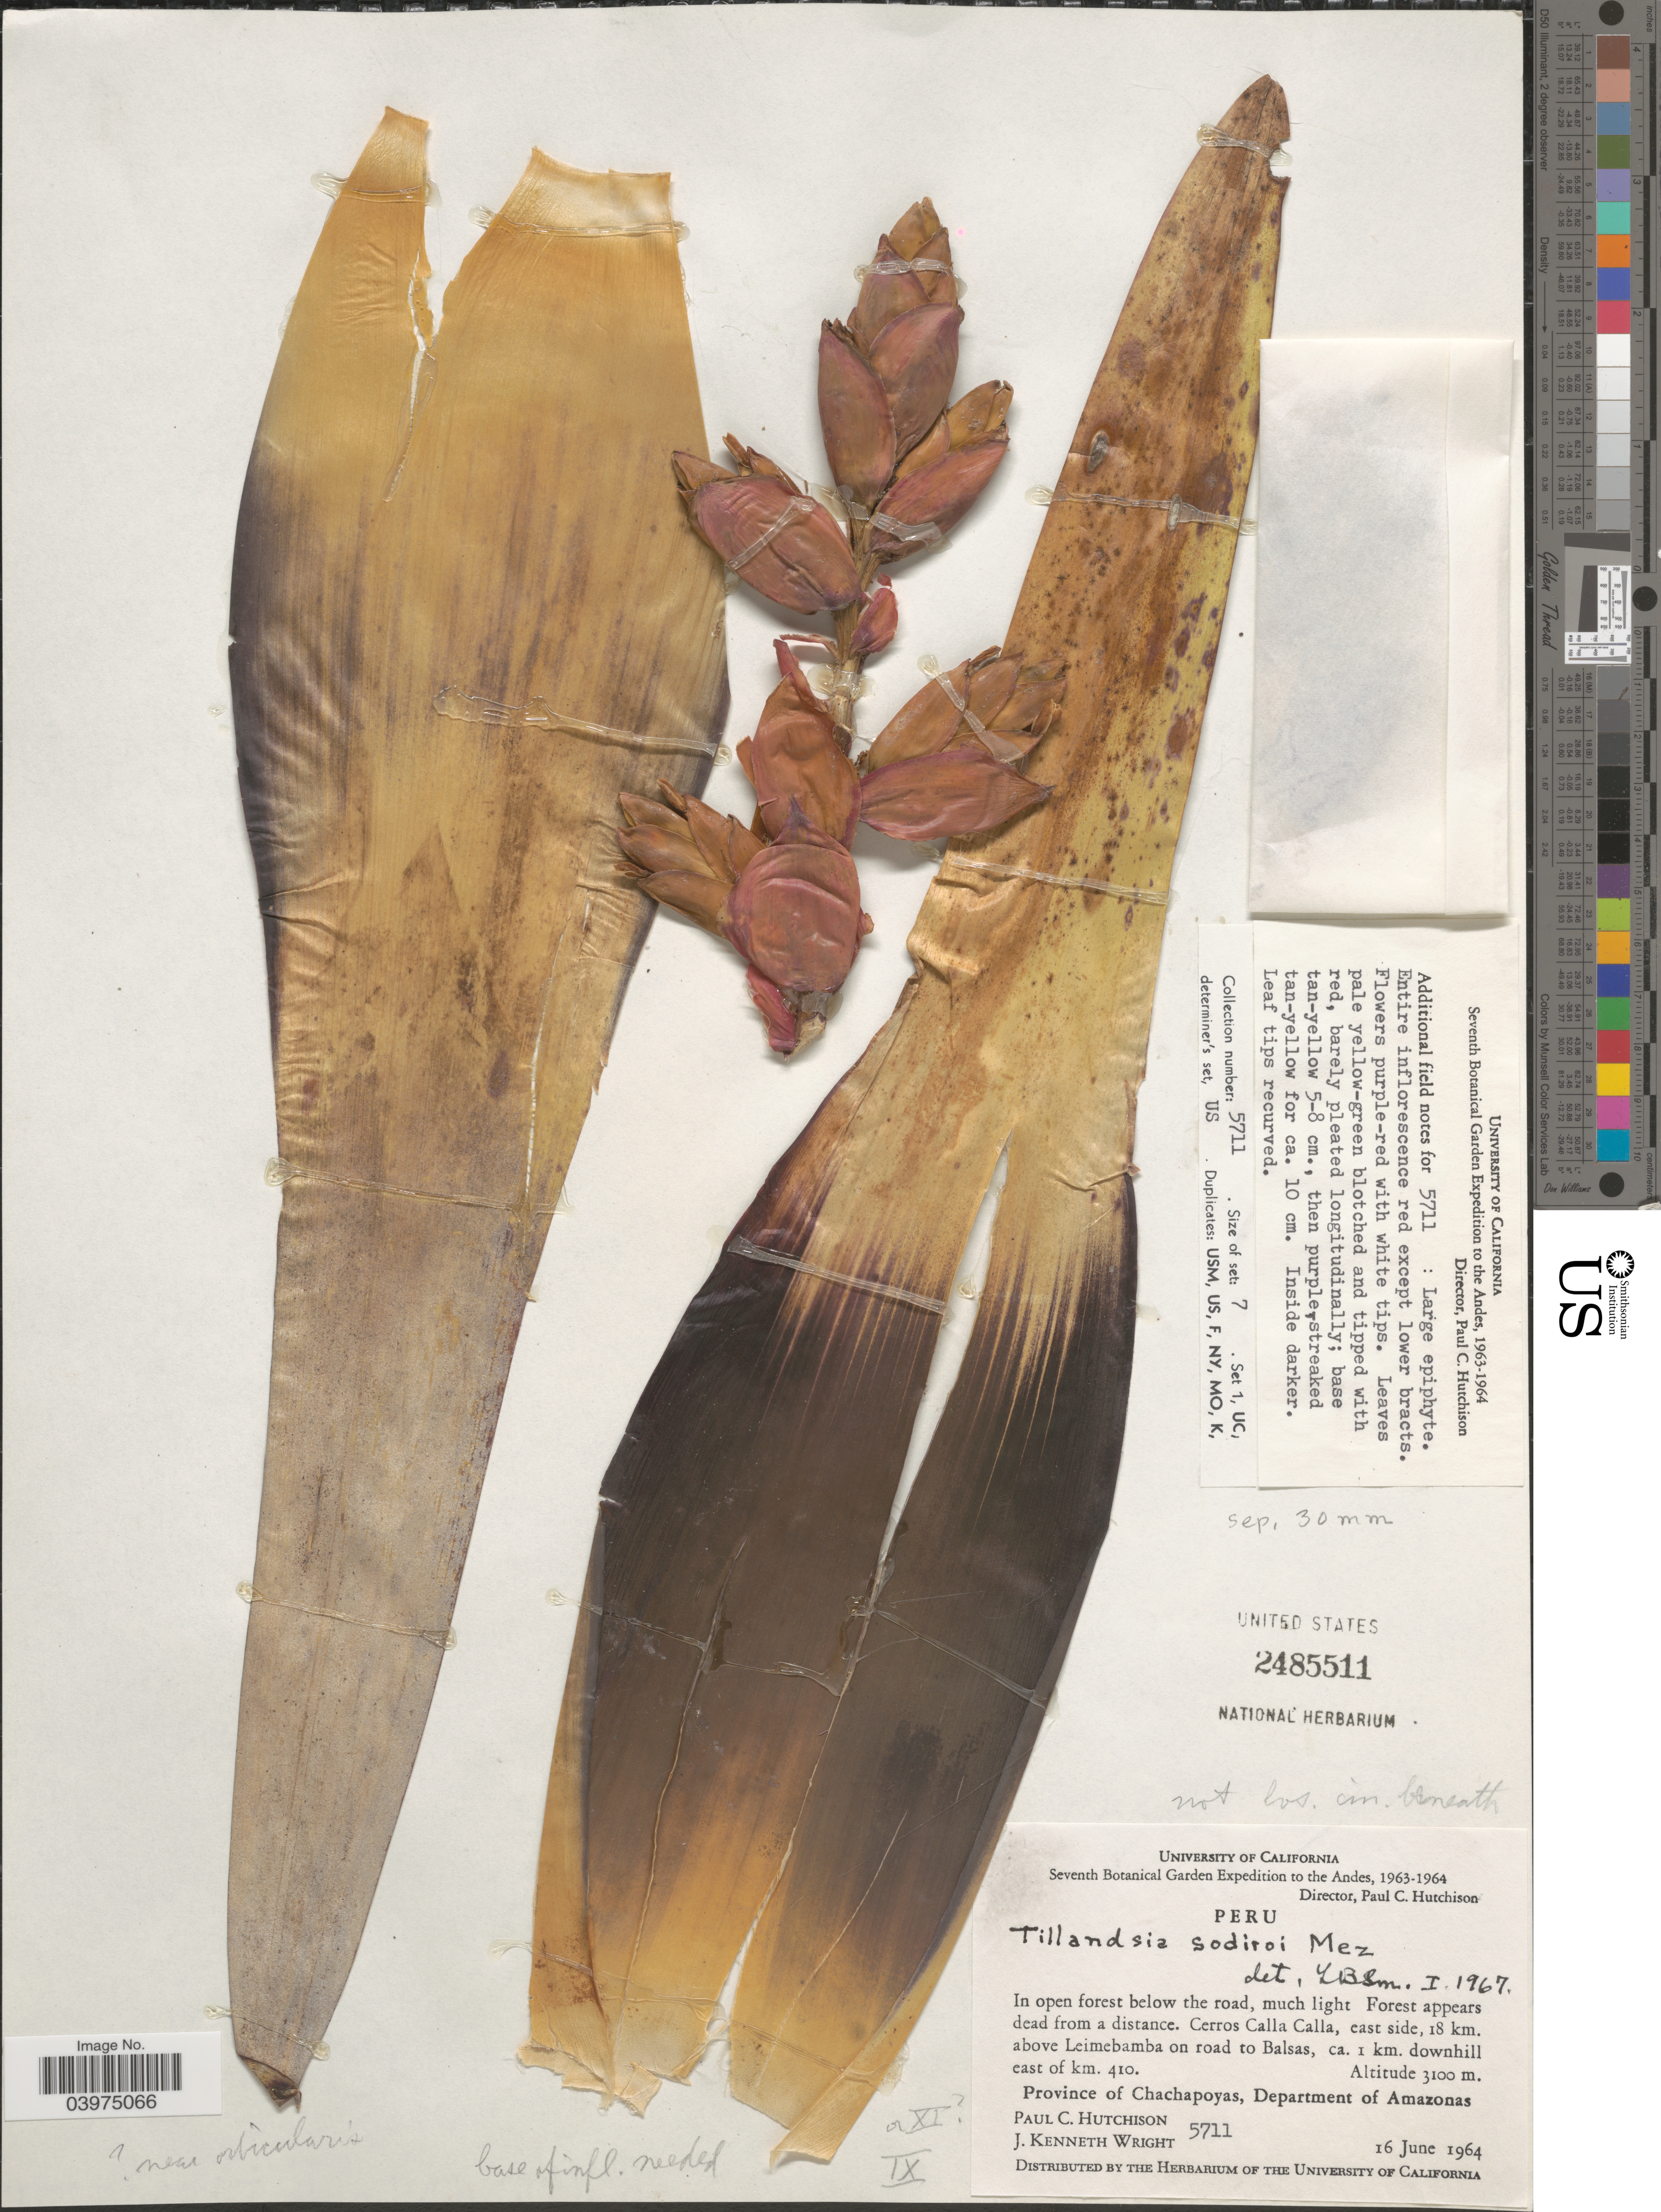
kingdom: Plantae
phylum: Tracheophyta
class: Liliopsida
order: Poales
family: Bromeliaceae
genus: Tillandsia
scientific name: Tillandsia sp.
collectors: P. C. Hutchison & J. K. Wright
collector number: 5711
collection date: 1964-06-16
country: Peru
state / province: Amazonas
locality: Seventh Botanical Garden Expedition to the Andes, 1963-1964. Cerros Calla Calla, east side, 18 km. above Leimebamba on road to Balsas, ca. 1 km. downhill east of km. 410. Province of Chachapoyas, Department of Amazonas.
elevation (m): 3100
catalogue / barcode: US 2485511